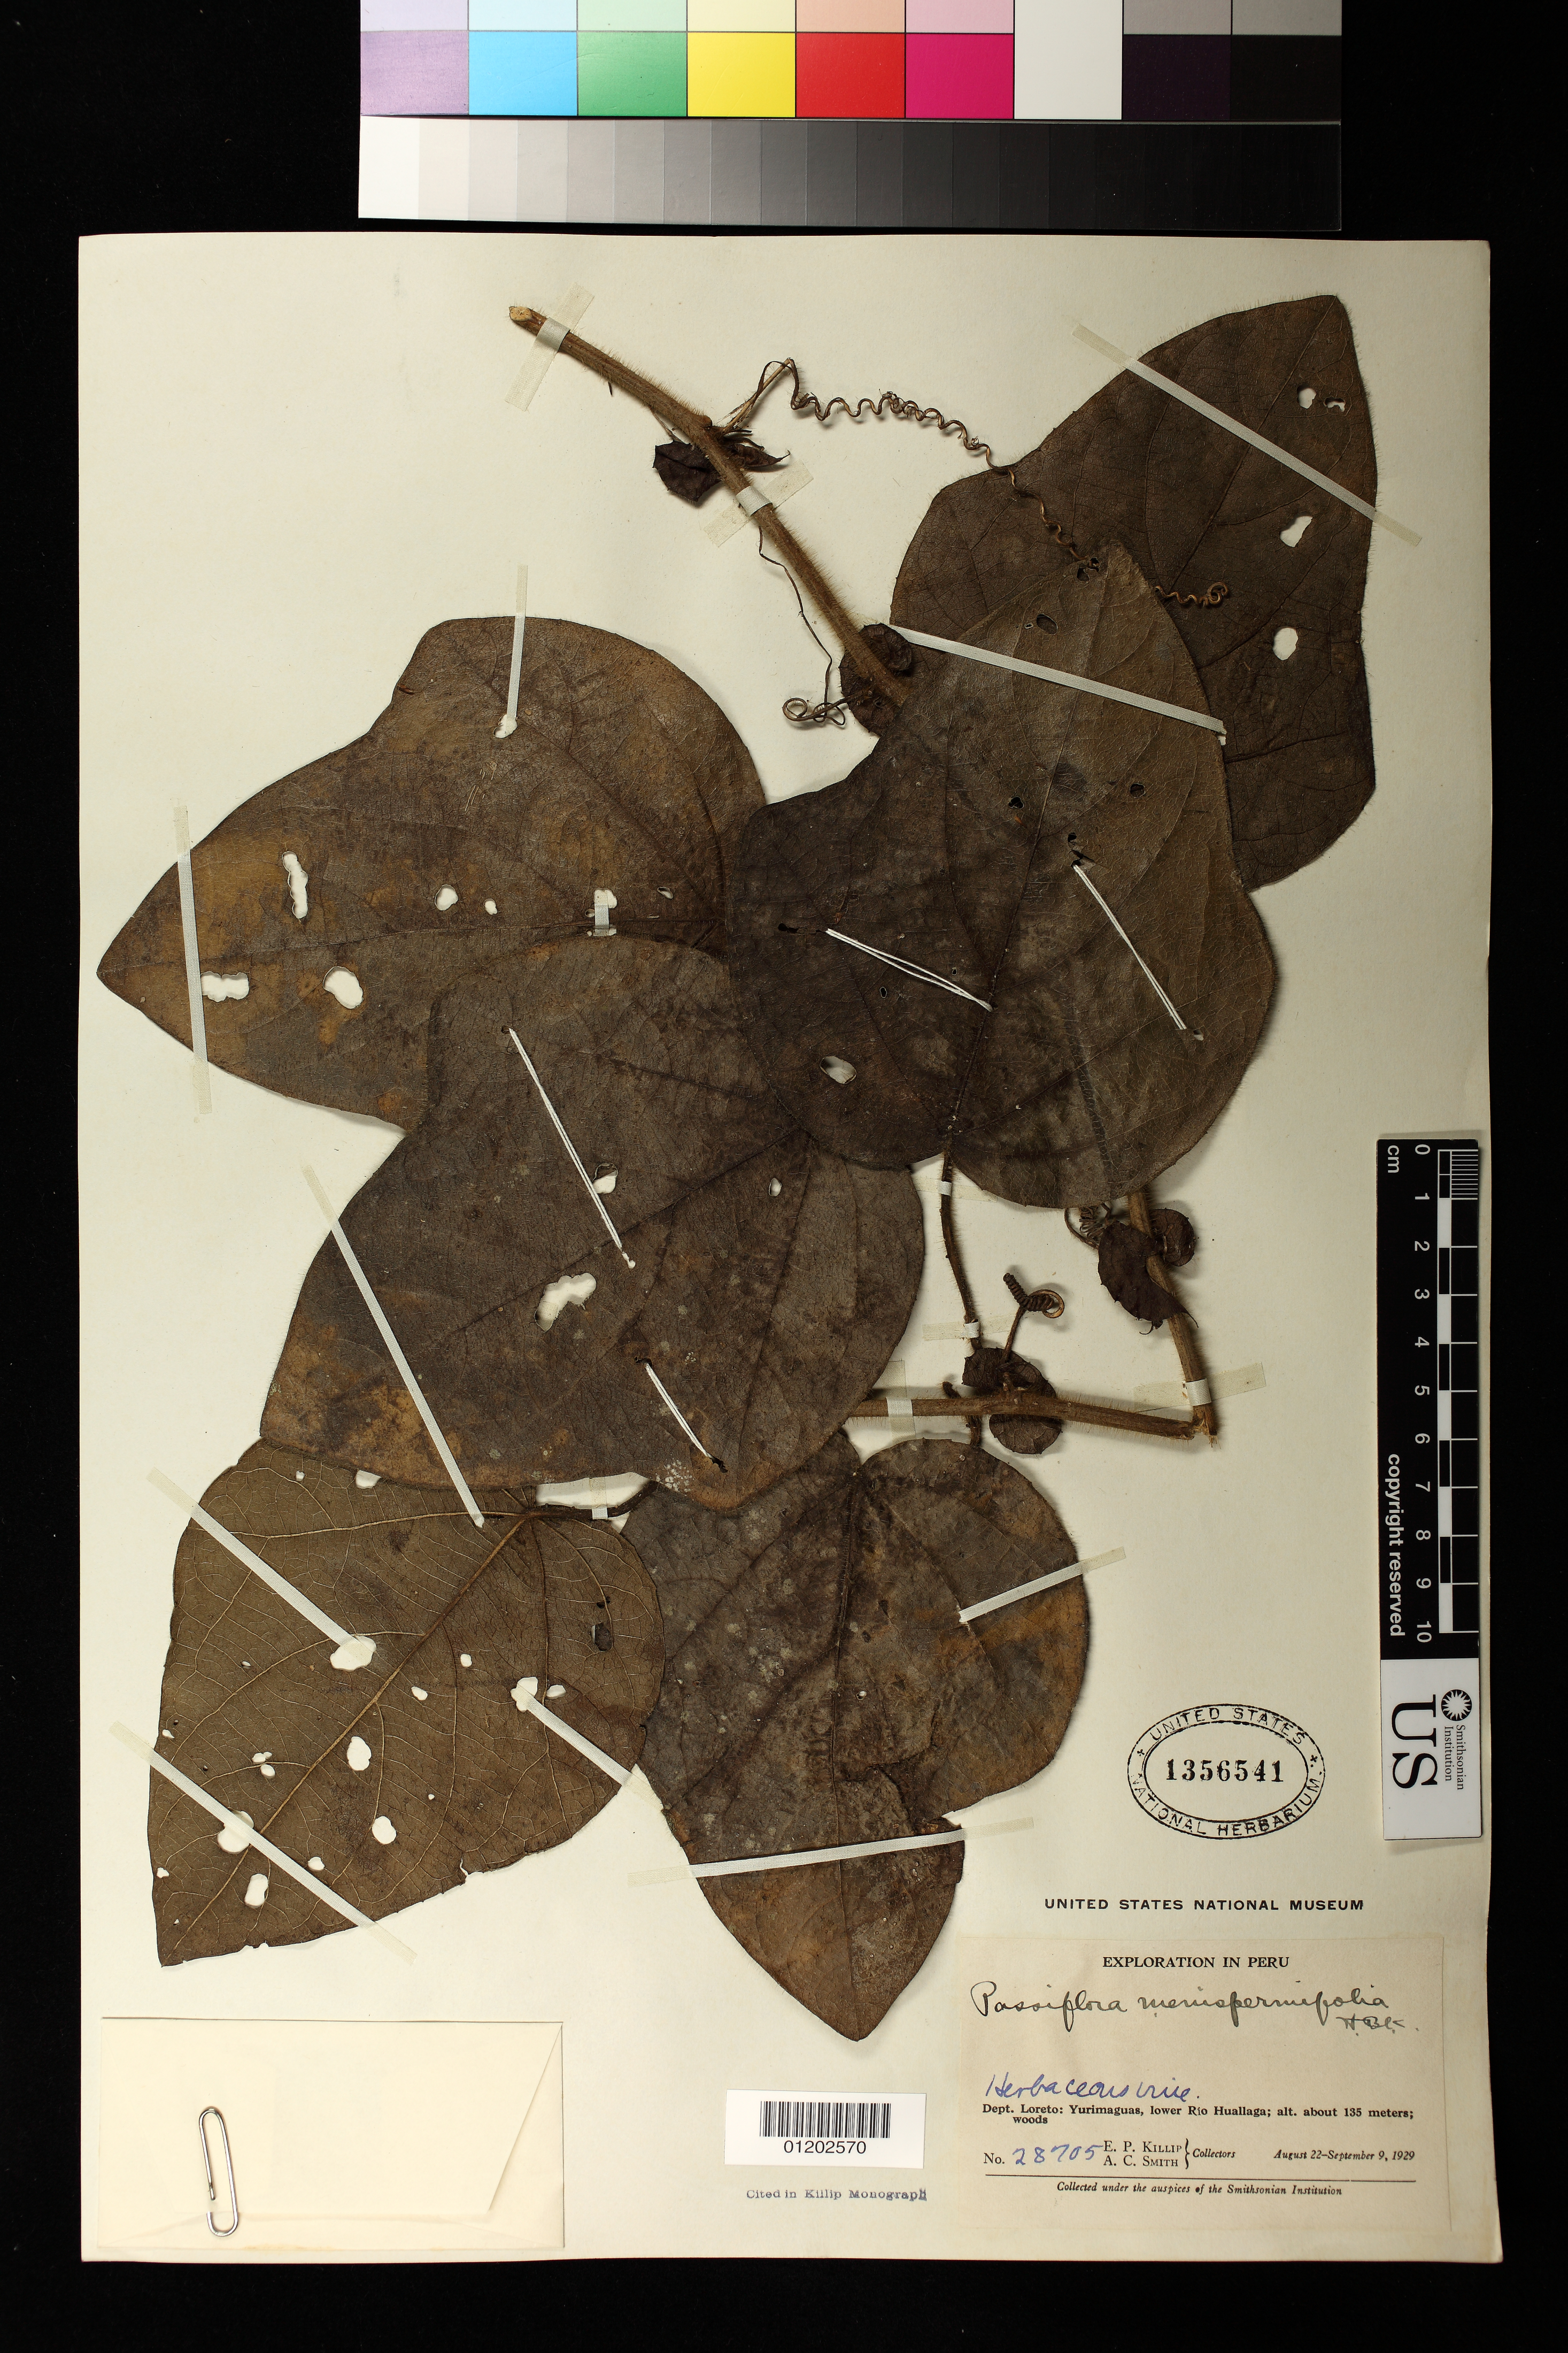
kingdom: Plantae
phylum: Tracheophyta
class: Magnoliopsida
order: Malpighiales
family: Passifloraceae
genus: Passiflora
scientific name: Passiflora menispermifolia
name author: Kunth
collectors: E. P. Killip & A. C. Smith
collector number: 28705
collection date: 1929-08-22/1929-09-09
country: Peru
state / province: Loreto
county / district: Alto Amazonas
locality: Yurimaguas, lower Rio Huallaga;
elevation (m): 135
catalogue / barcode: US 1356541